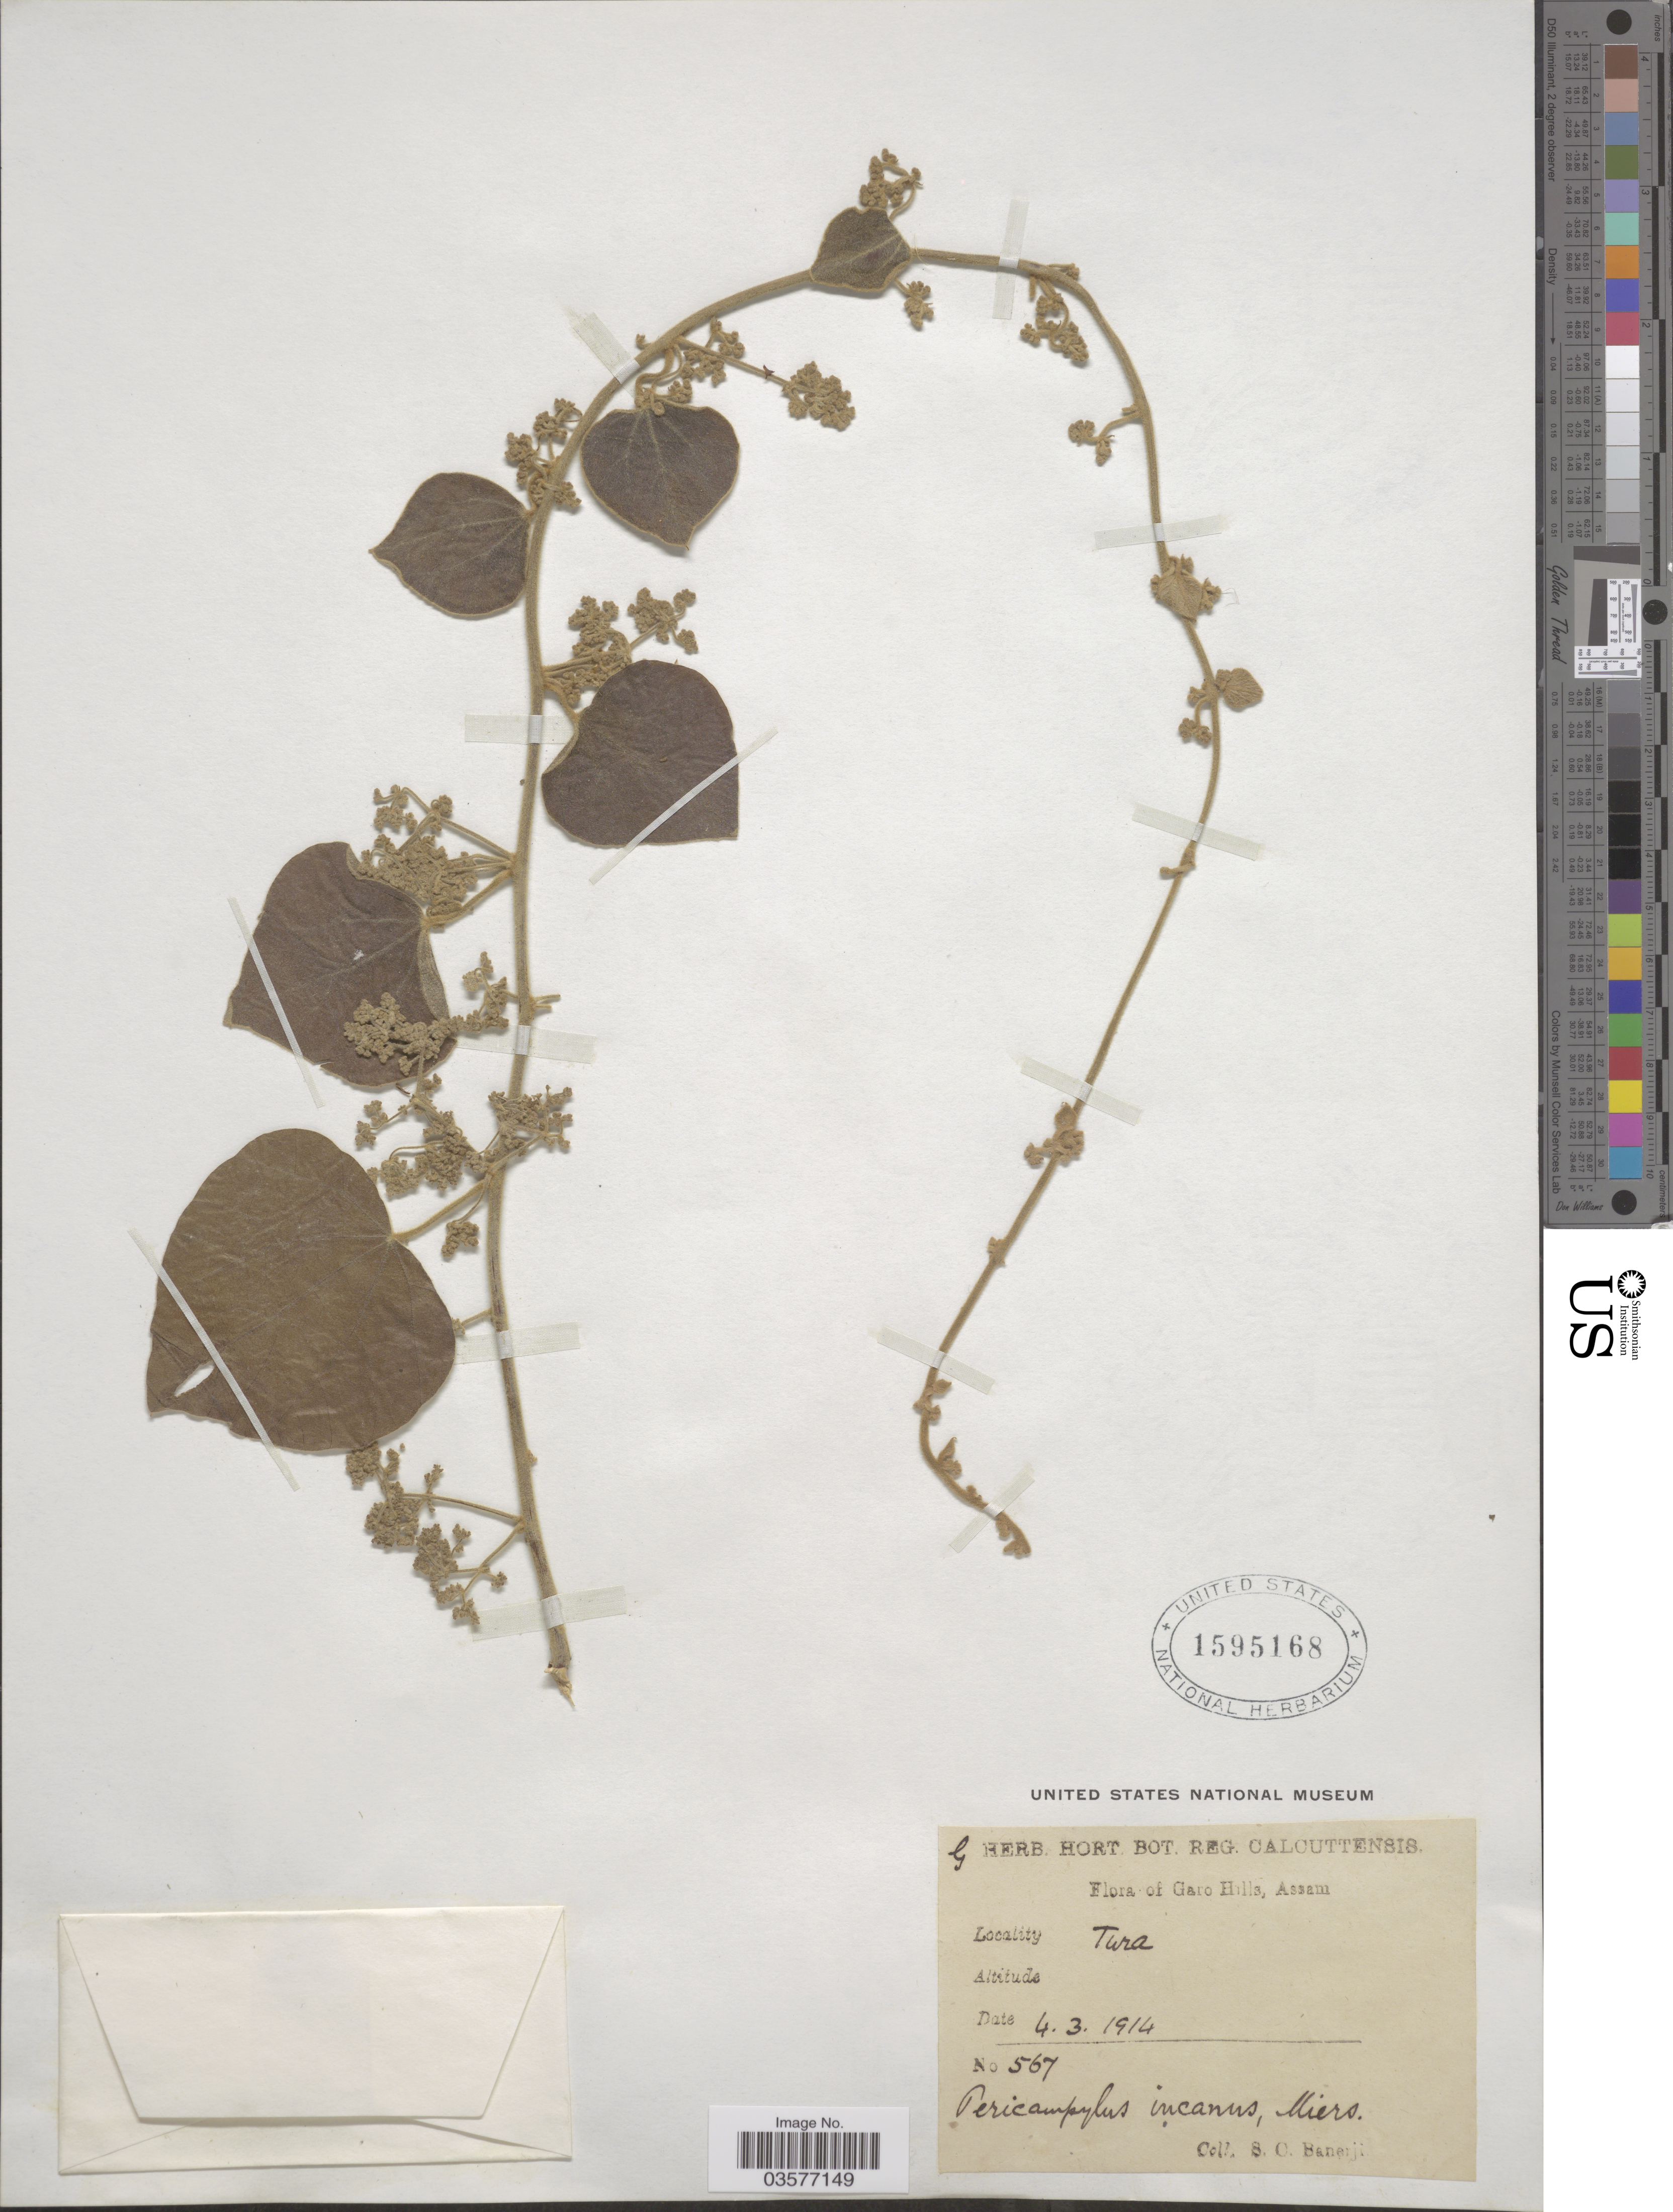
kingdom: Plantae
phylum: Tracheophyta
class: Magnoliopsida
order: Ranunculales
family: Menispermaceae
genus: Pericampylus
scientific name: Pericampylus glaucus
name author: (Lam.) Merr.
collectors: S. Banerji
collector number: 567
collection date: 1914-03-04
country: India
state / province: Meghalaya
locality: Garo Hills. Tura.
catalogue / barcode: US 1595168